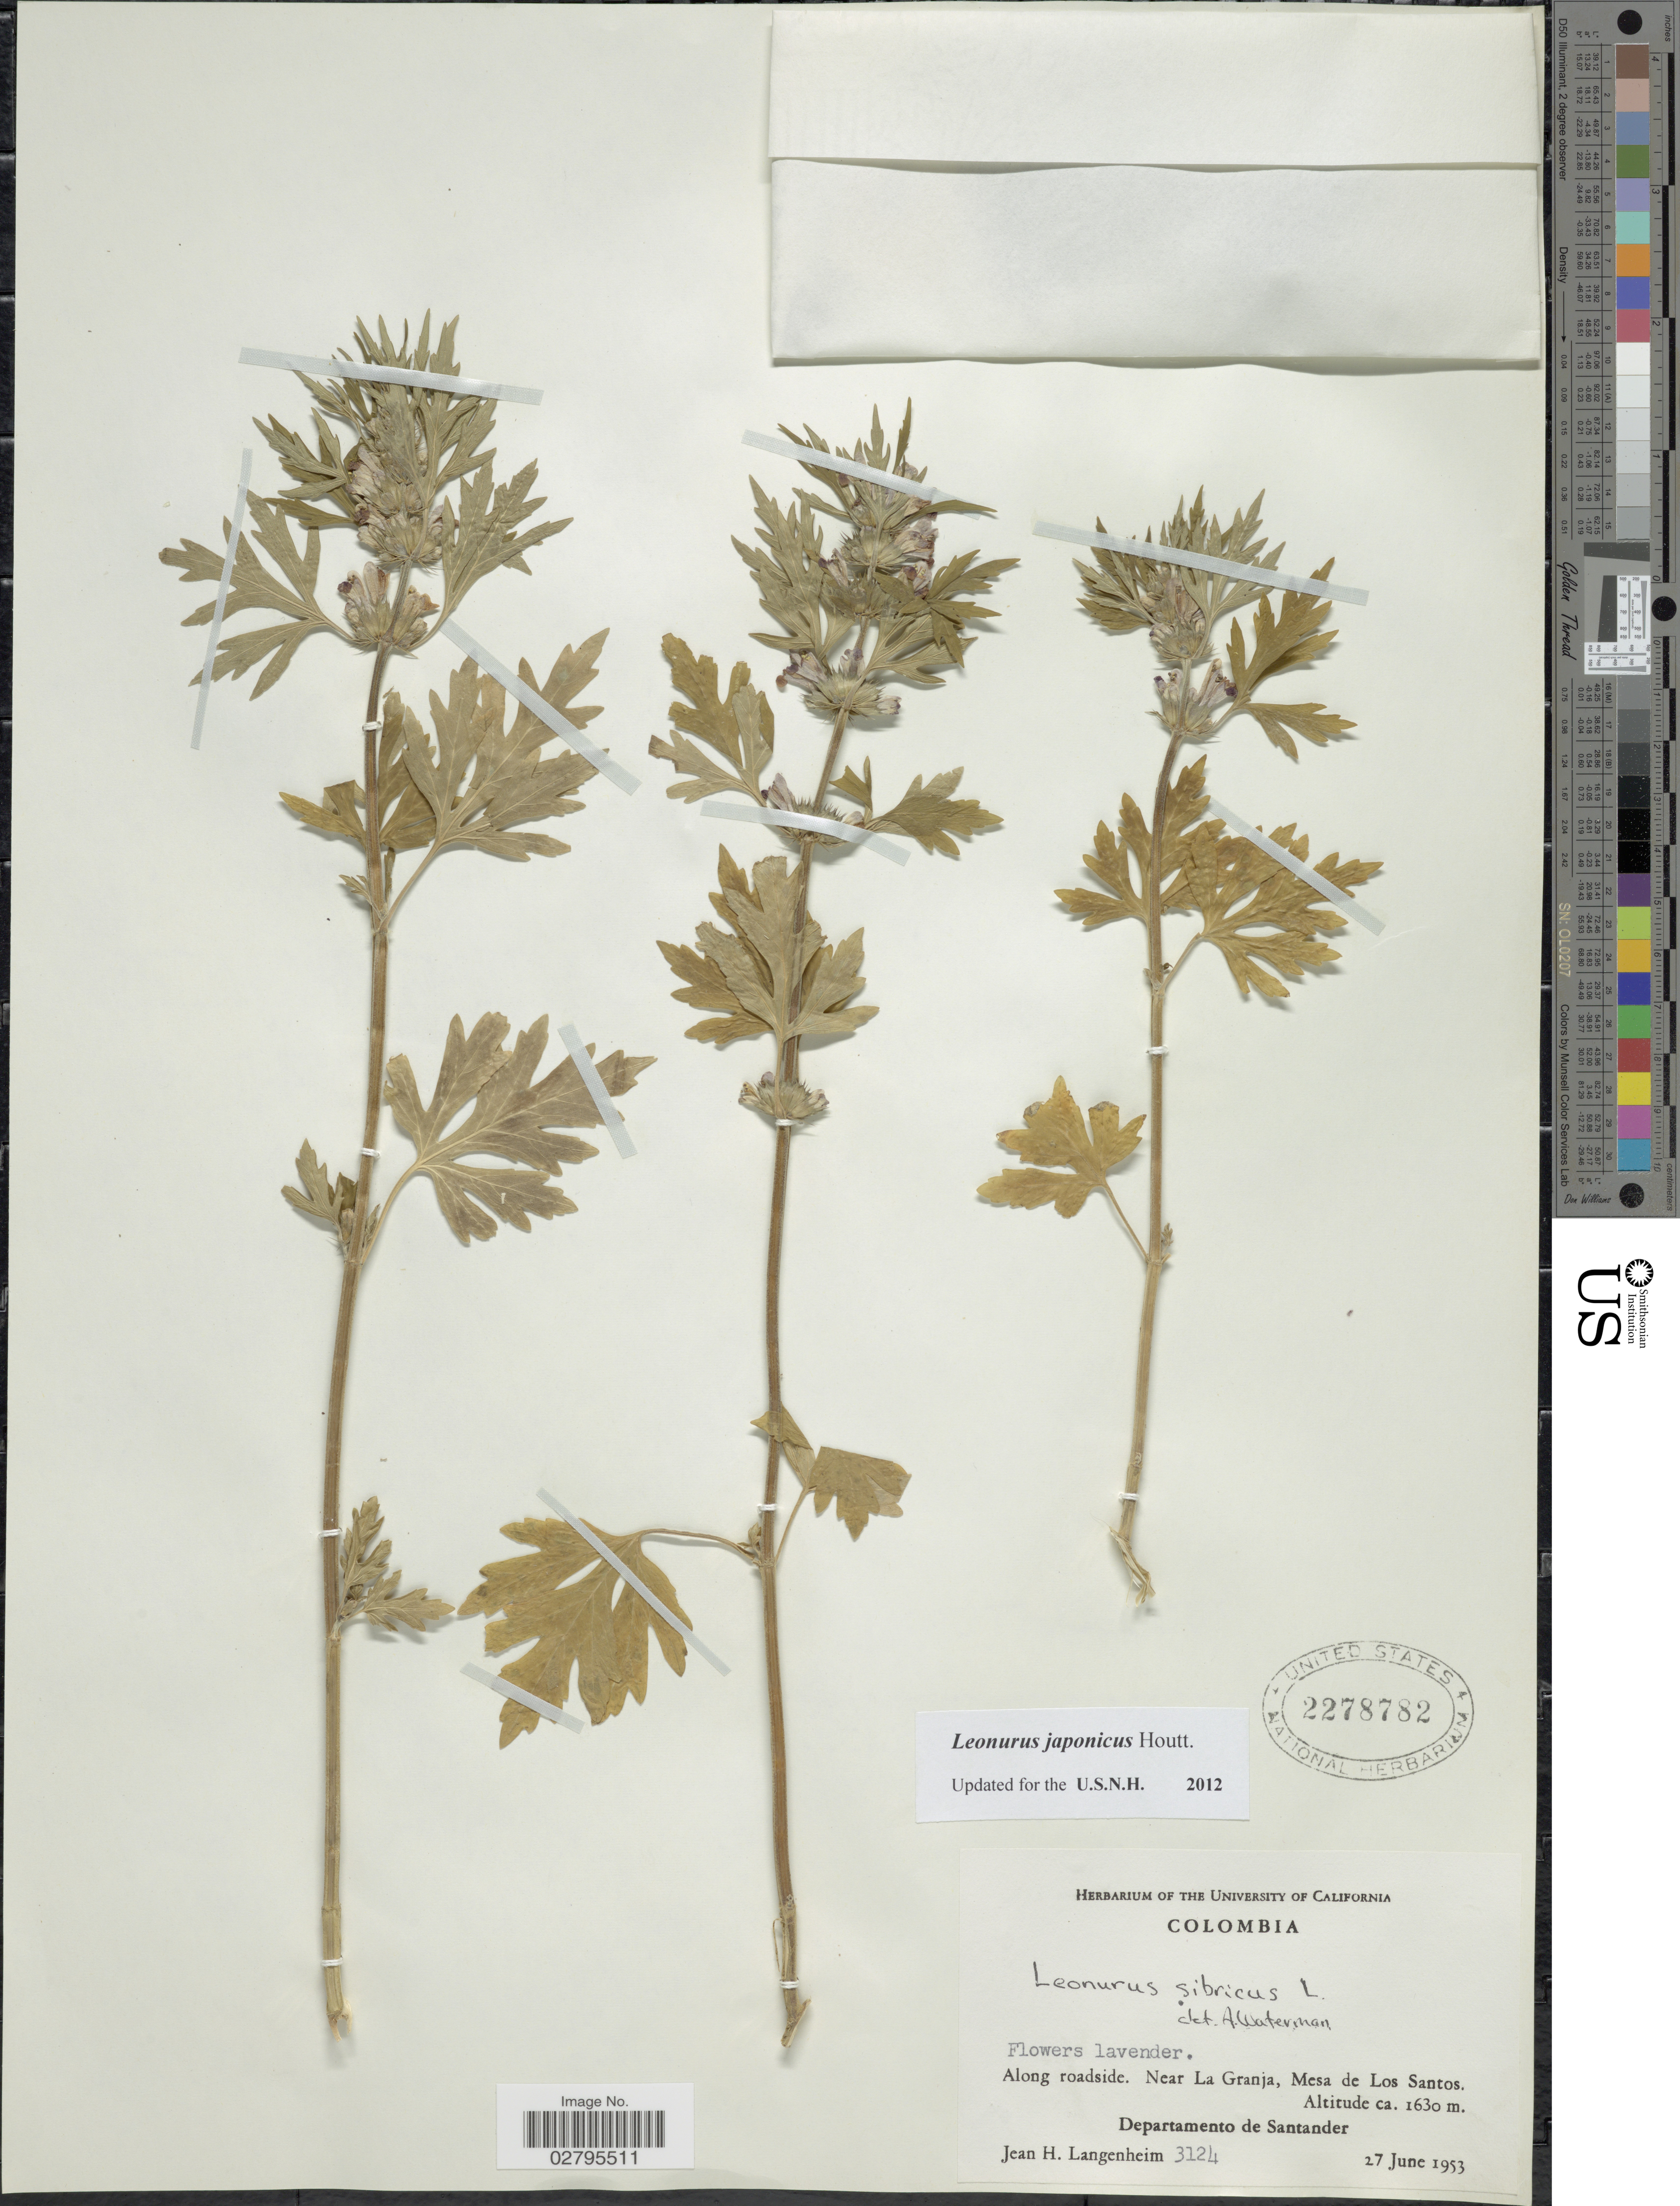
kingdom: Plantae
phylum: Tracheophyta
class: Magnoliopsida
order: Lamiales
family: Lamiaceae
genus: Leonurus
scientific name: Leonurus japonicus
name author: Houtt.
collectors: J. H. Langenheim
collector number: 3124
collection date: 1953-06-27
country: Colombia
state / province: Santander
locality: Along roadside. Near La Granja, Mesa de Los Santos. Departamento de Santander.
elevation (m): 1630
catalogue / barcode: US 2278782